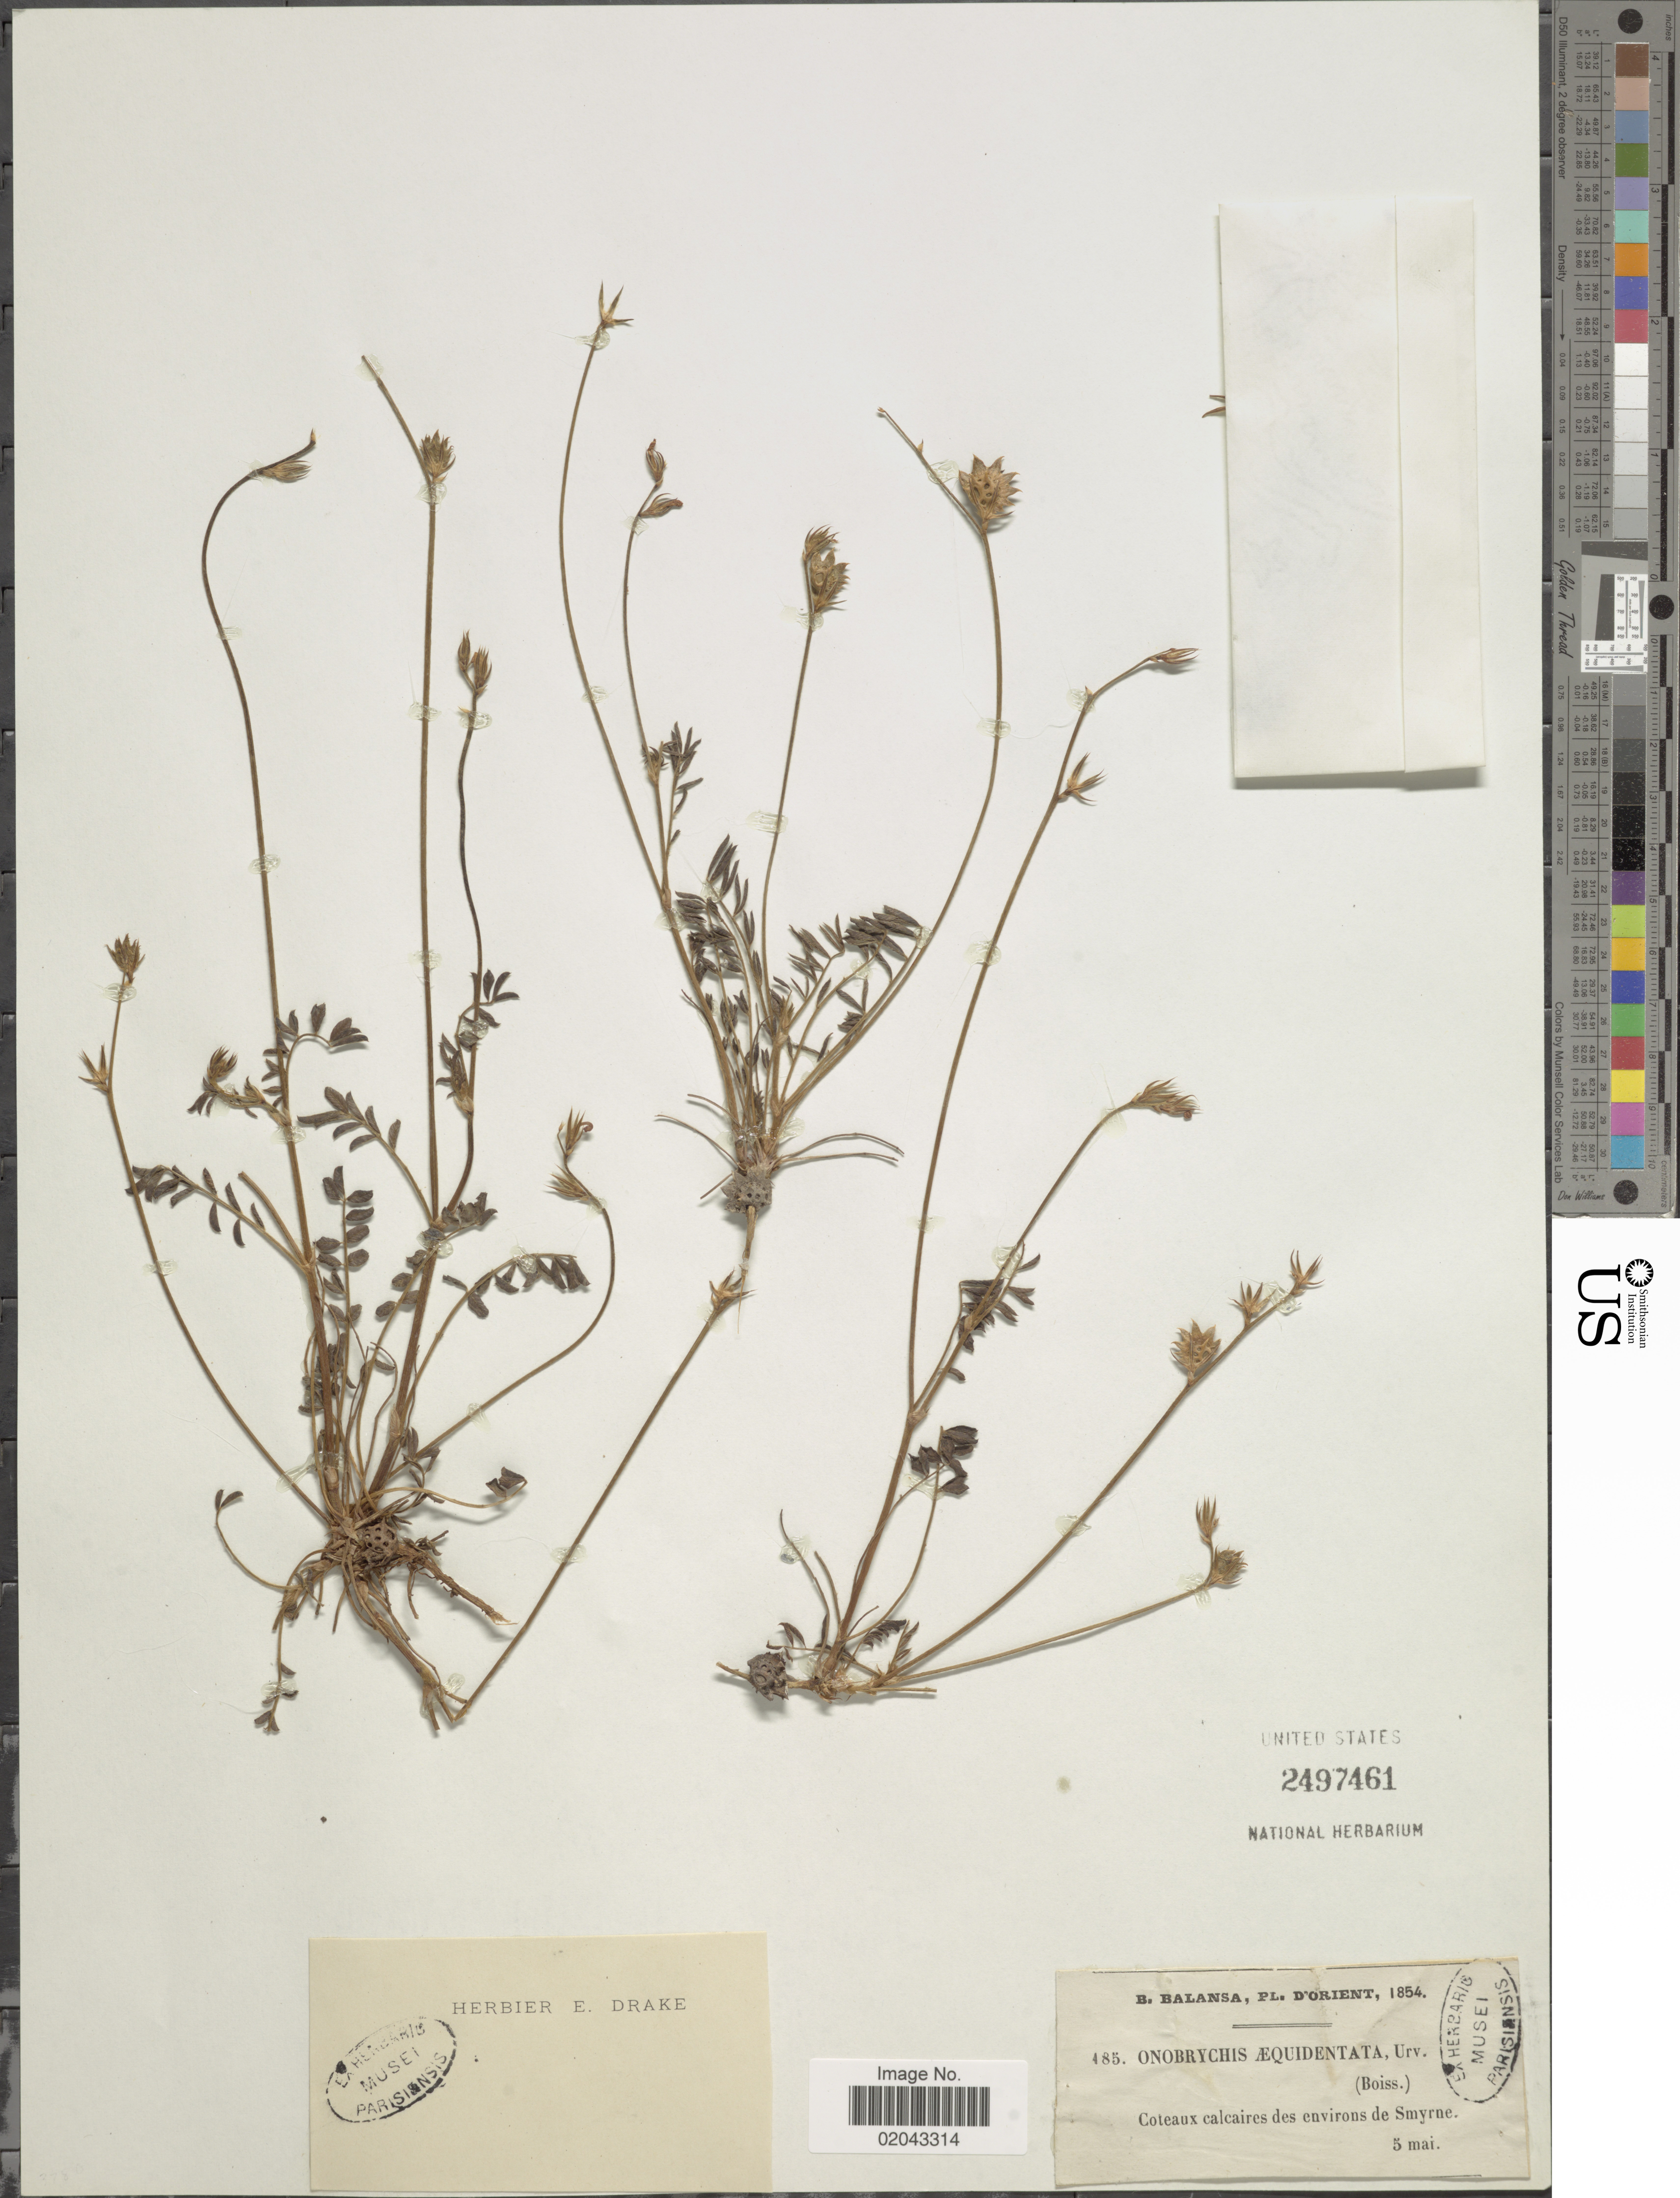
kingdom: Plantae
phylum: Tracheophyta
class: Magnoliopsida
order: Fabales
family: Fabaceae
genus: Onobrychis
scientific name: Onobrychis aequidentata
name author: d'Urv.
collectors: B. Balansa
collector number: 485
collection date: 1854-05-05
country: Turkey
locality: Pl. D'Orient, Coteaux calcaires des environs de Smyrne.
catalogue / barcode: US 2497461